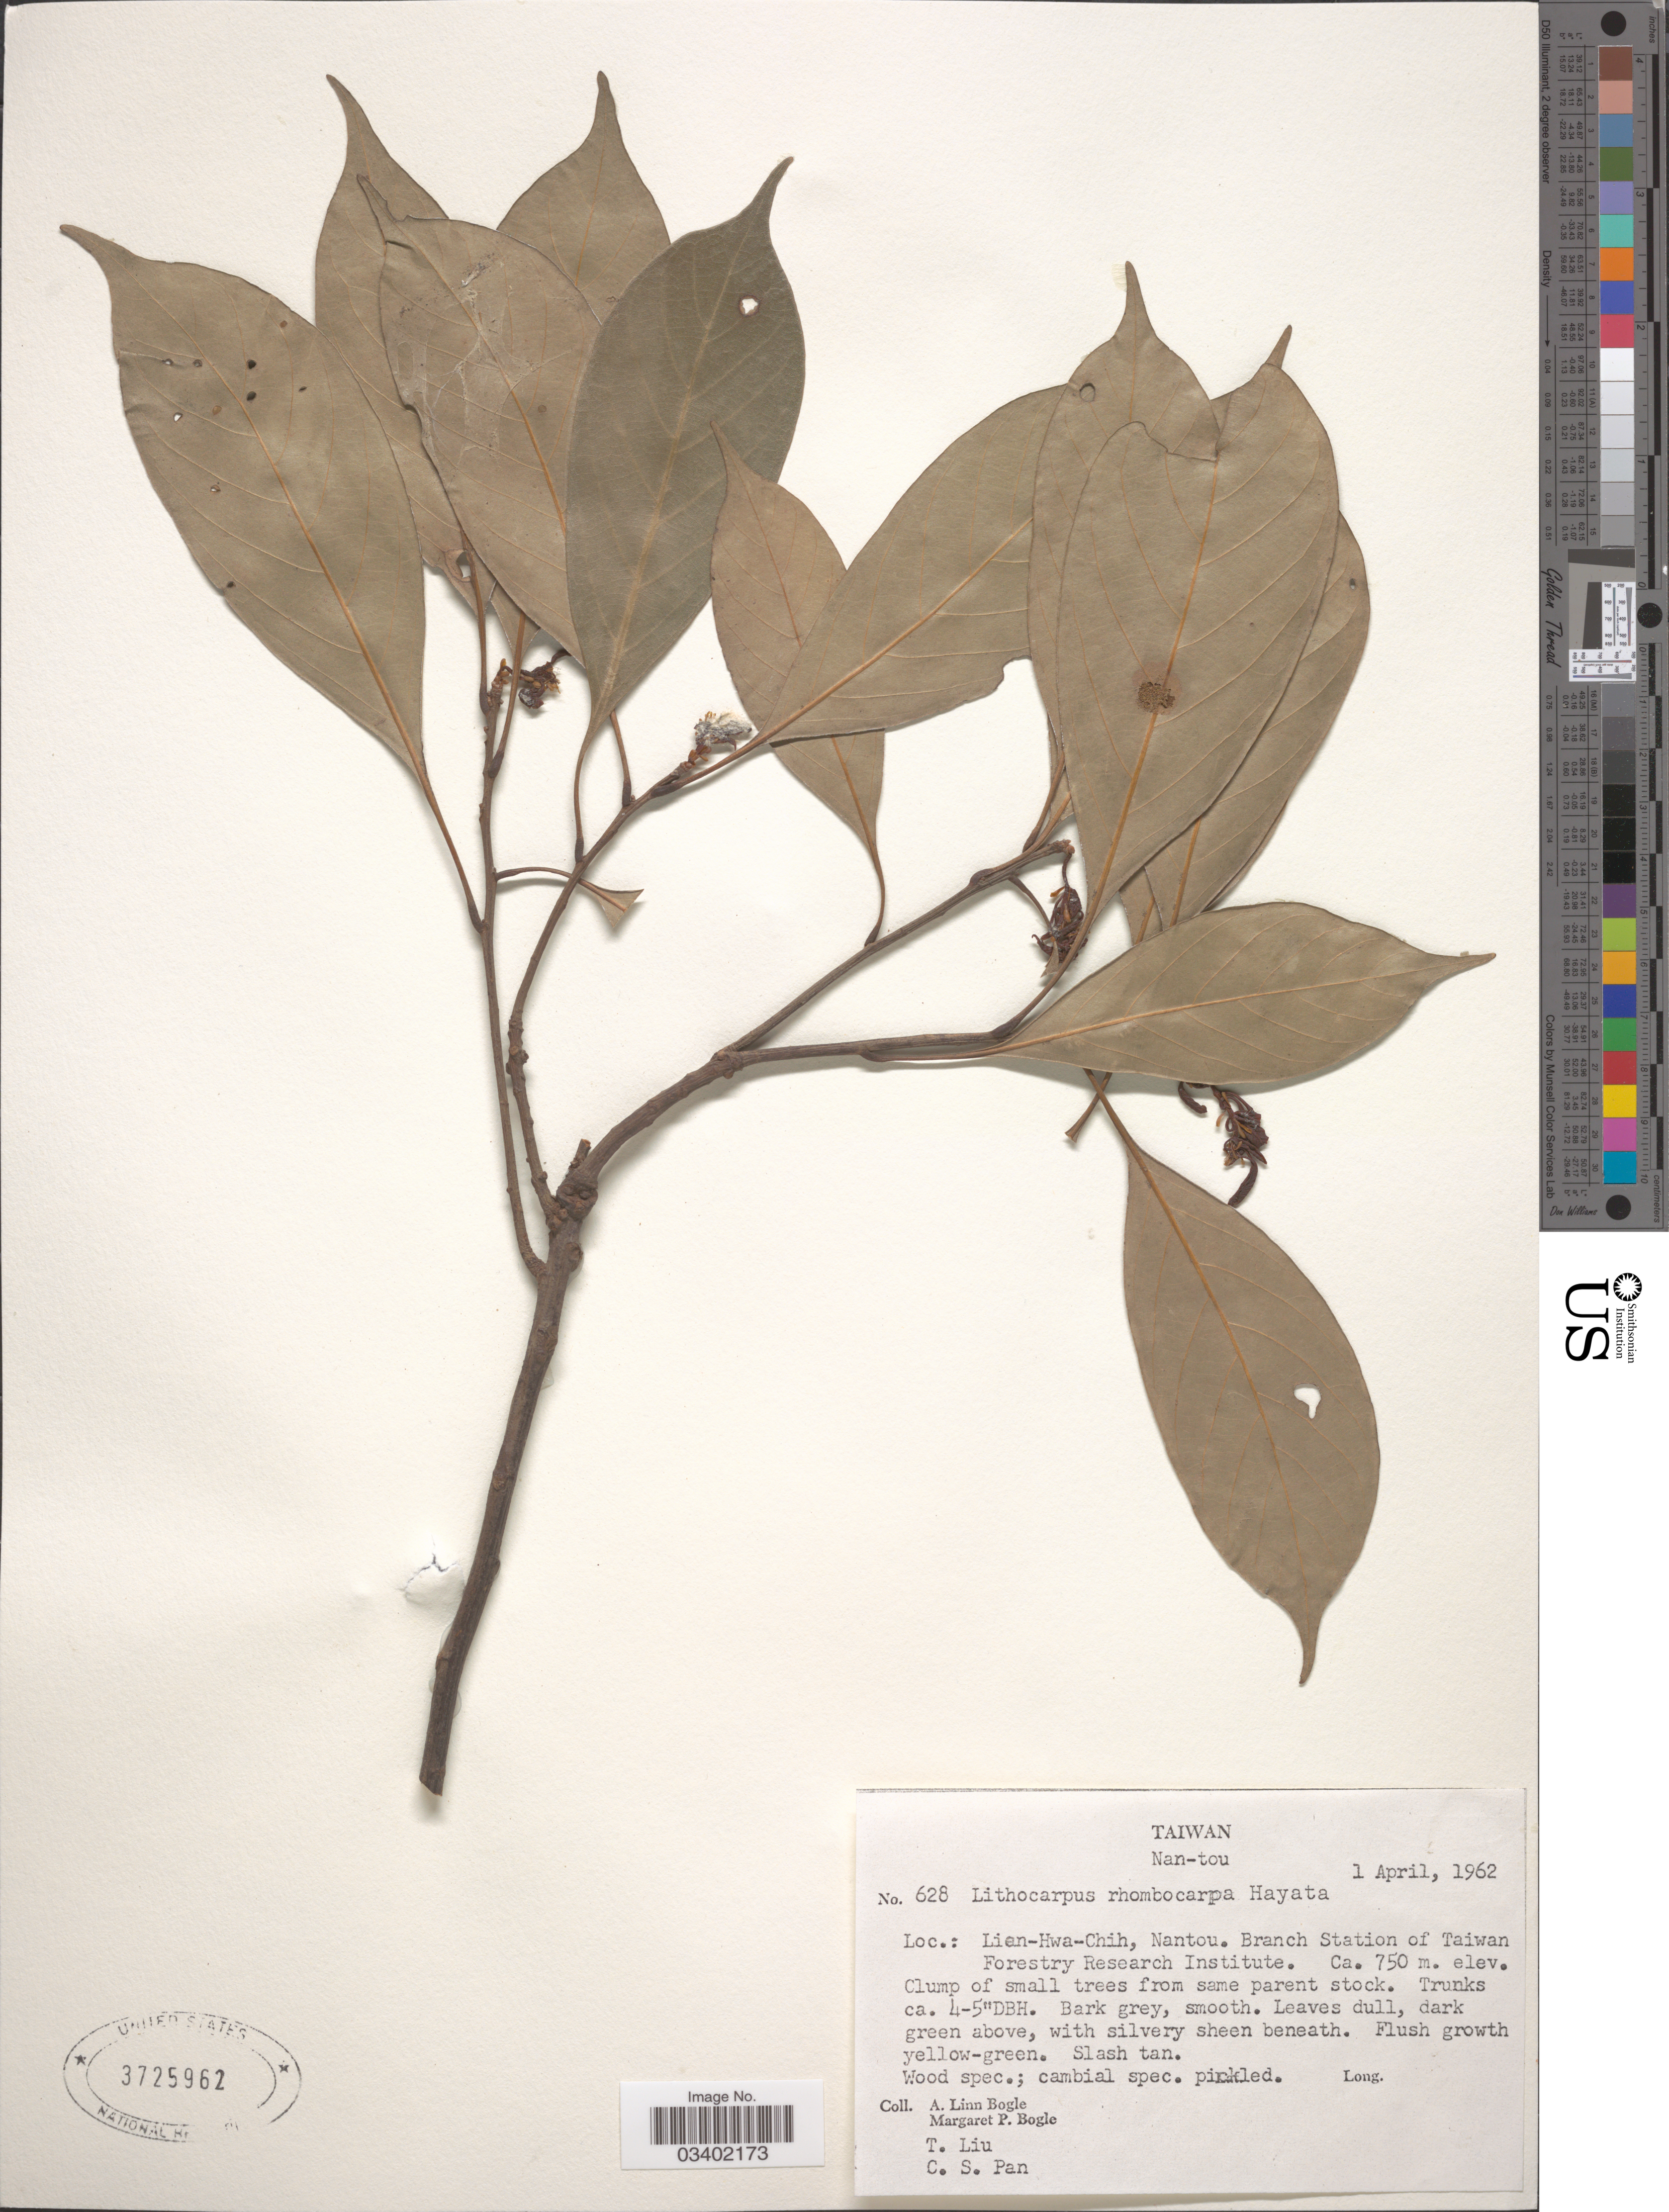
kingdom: Plantae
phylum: Tracheophyta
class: Magnoliopsida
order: Fagales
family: Betulaceae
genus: Betula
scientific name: Betula rhombocarpus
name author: (Hayata) Hayata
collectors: Bogle, A.L., M. Bogle, T. Liu & C. Pan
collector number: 628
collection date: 1962-04-01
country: Taiwan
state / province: Nantou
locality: Nan-tou. Lien-Hwa-Chih. Branch Station of Taiwan Forestry Research Institute.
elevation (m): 750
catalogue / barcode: US 3725962